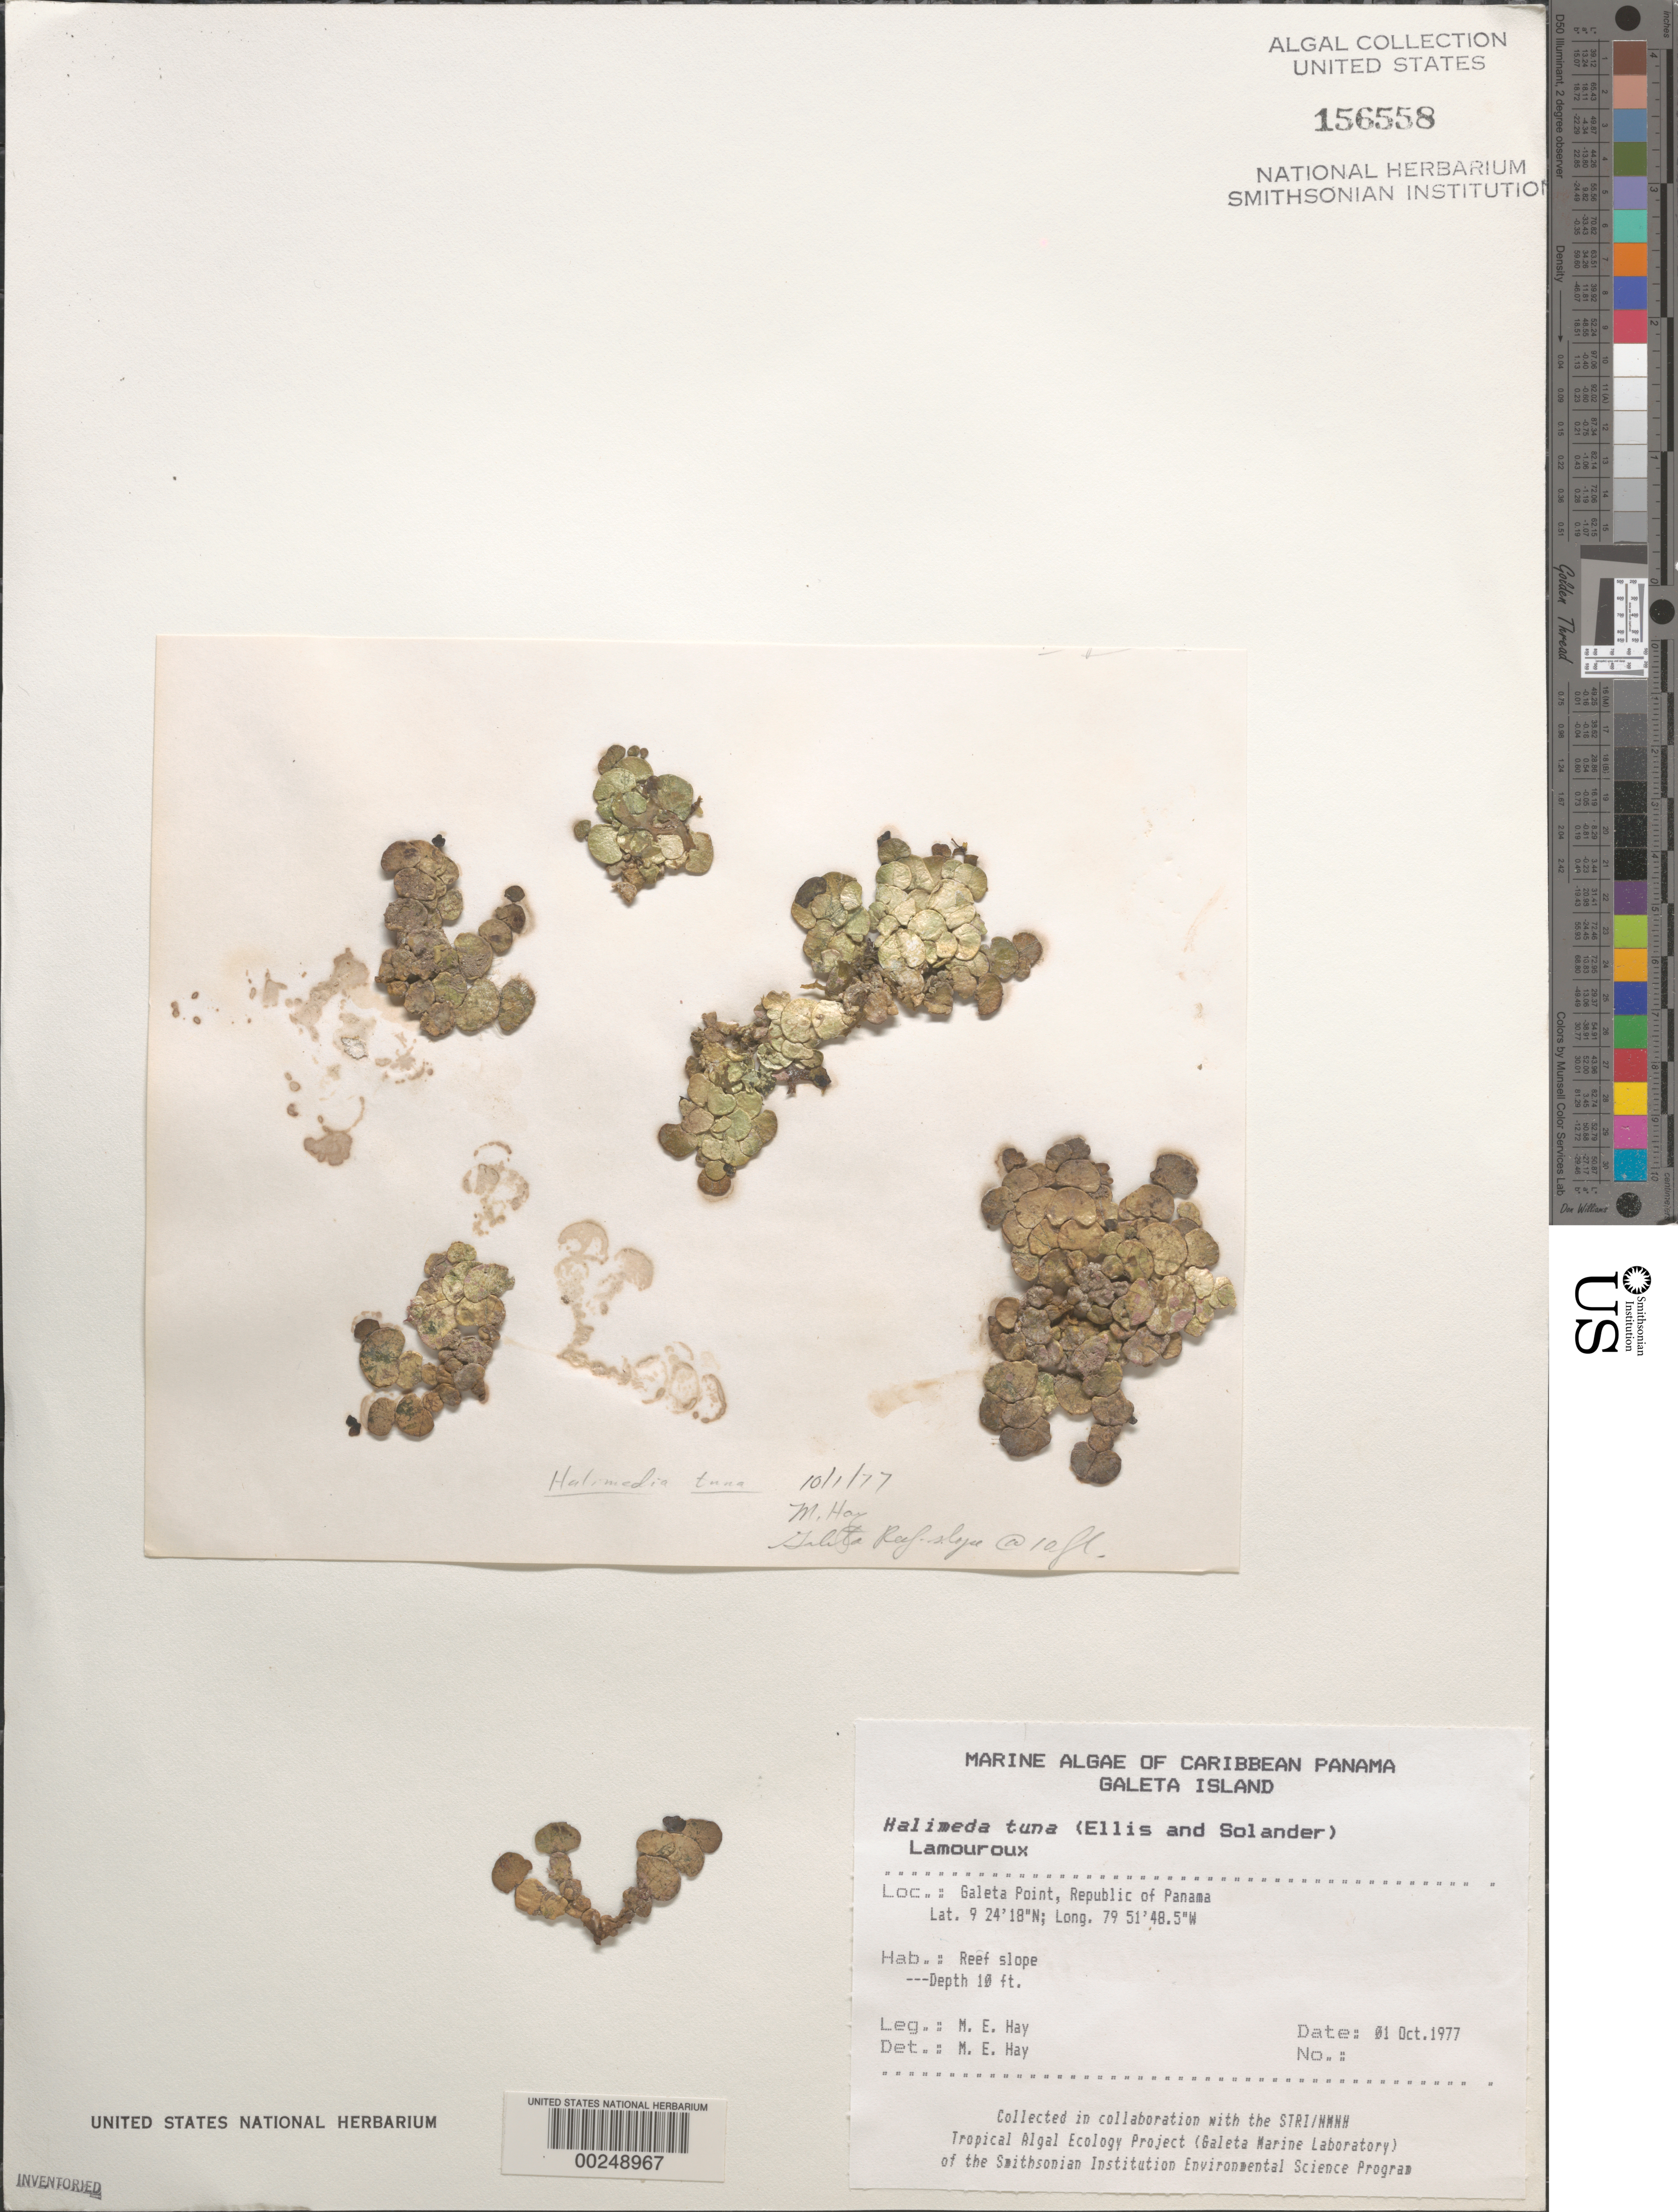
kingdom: Plantae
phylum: Chlorophyta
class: Ulvophyceae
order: Bryopsidales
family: Halimedaceae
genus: Halimeda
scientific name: Halimeda tuna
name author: (J. Ellis & Sol.) J.V.Lamouroux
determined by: Hay, M. E.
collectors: M. E. Hay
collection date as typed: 01 Oct 1977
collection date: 1977-10-01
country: Panama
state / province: Colón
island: Galeta Island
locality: Galeta Point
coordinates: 9 24' 18" N, 79 51' 48.5" W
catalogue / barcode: US 156558